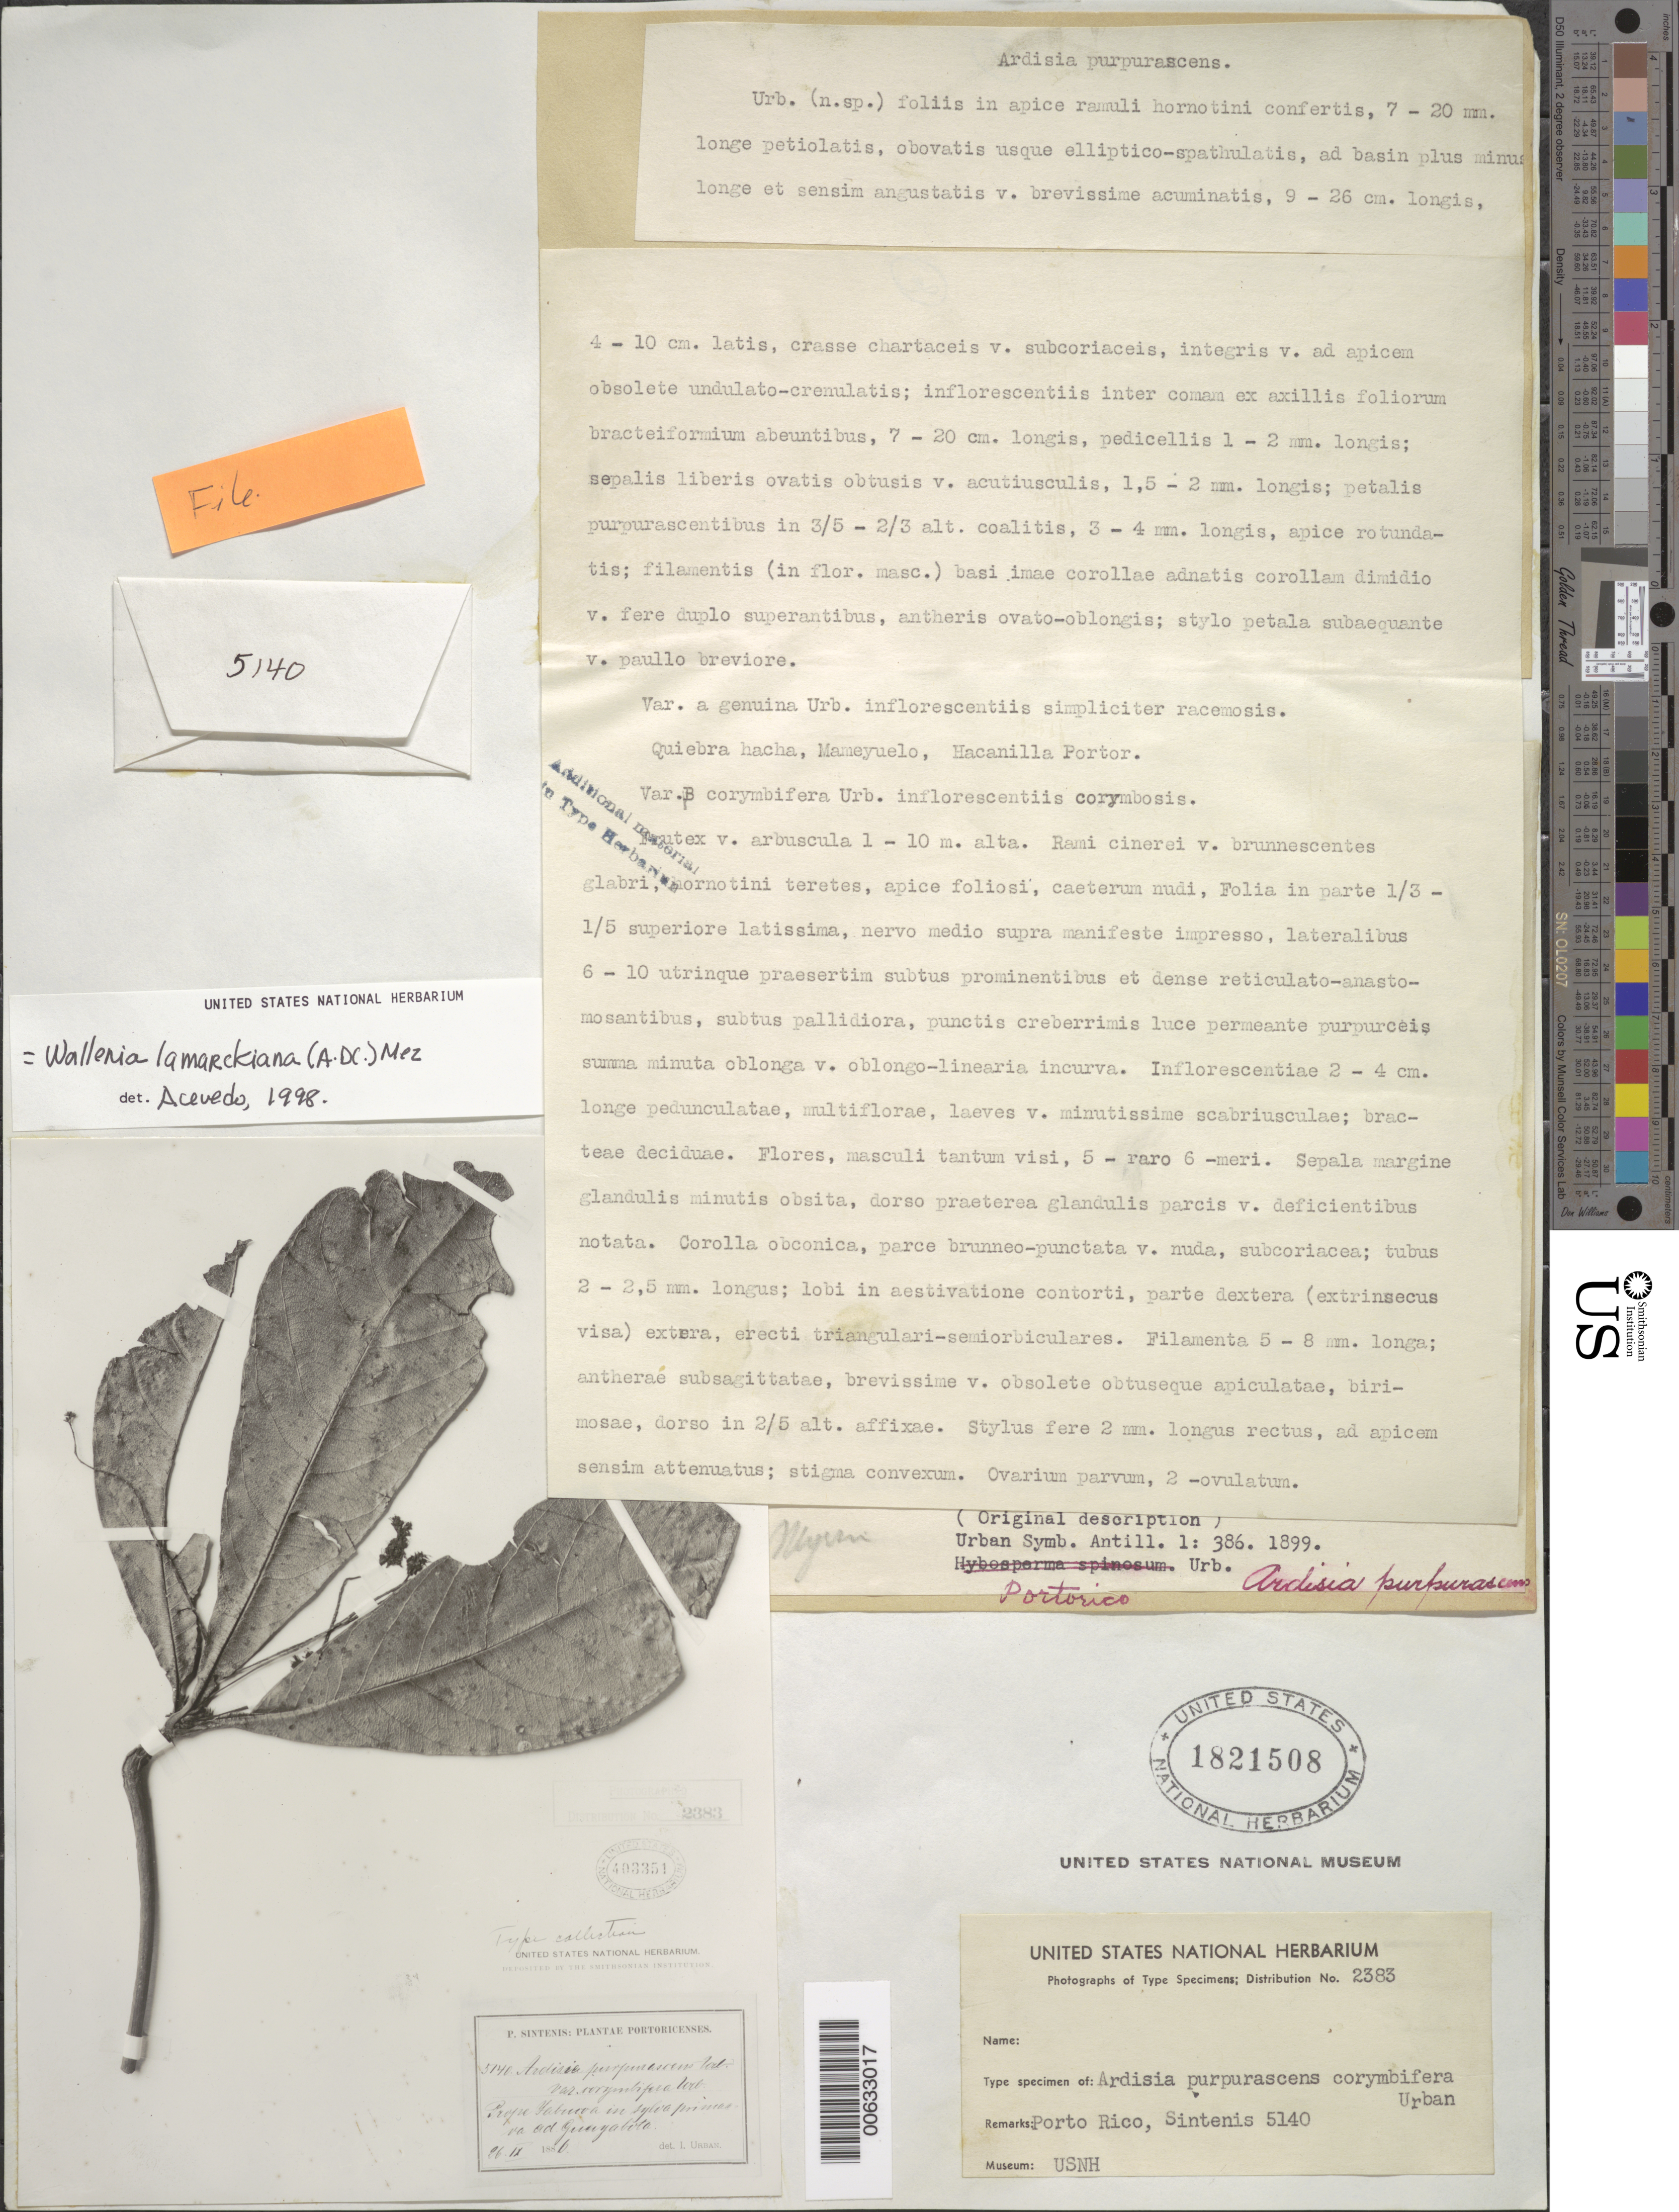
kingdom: Plantae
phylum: Tracheophyta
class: Magnoliopsida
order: Ericales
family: Primulaceae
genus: Wallenia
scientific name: Wallenia lamarckiana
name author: (A. DC.) Mez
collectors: P. Sintenis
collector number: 5140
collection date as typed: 26 Sep 1886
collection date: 1886-09-26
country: Puerto Rico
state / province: Yabucoa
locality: Guayabota, Yabucoa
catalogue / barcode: US 1821508